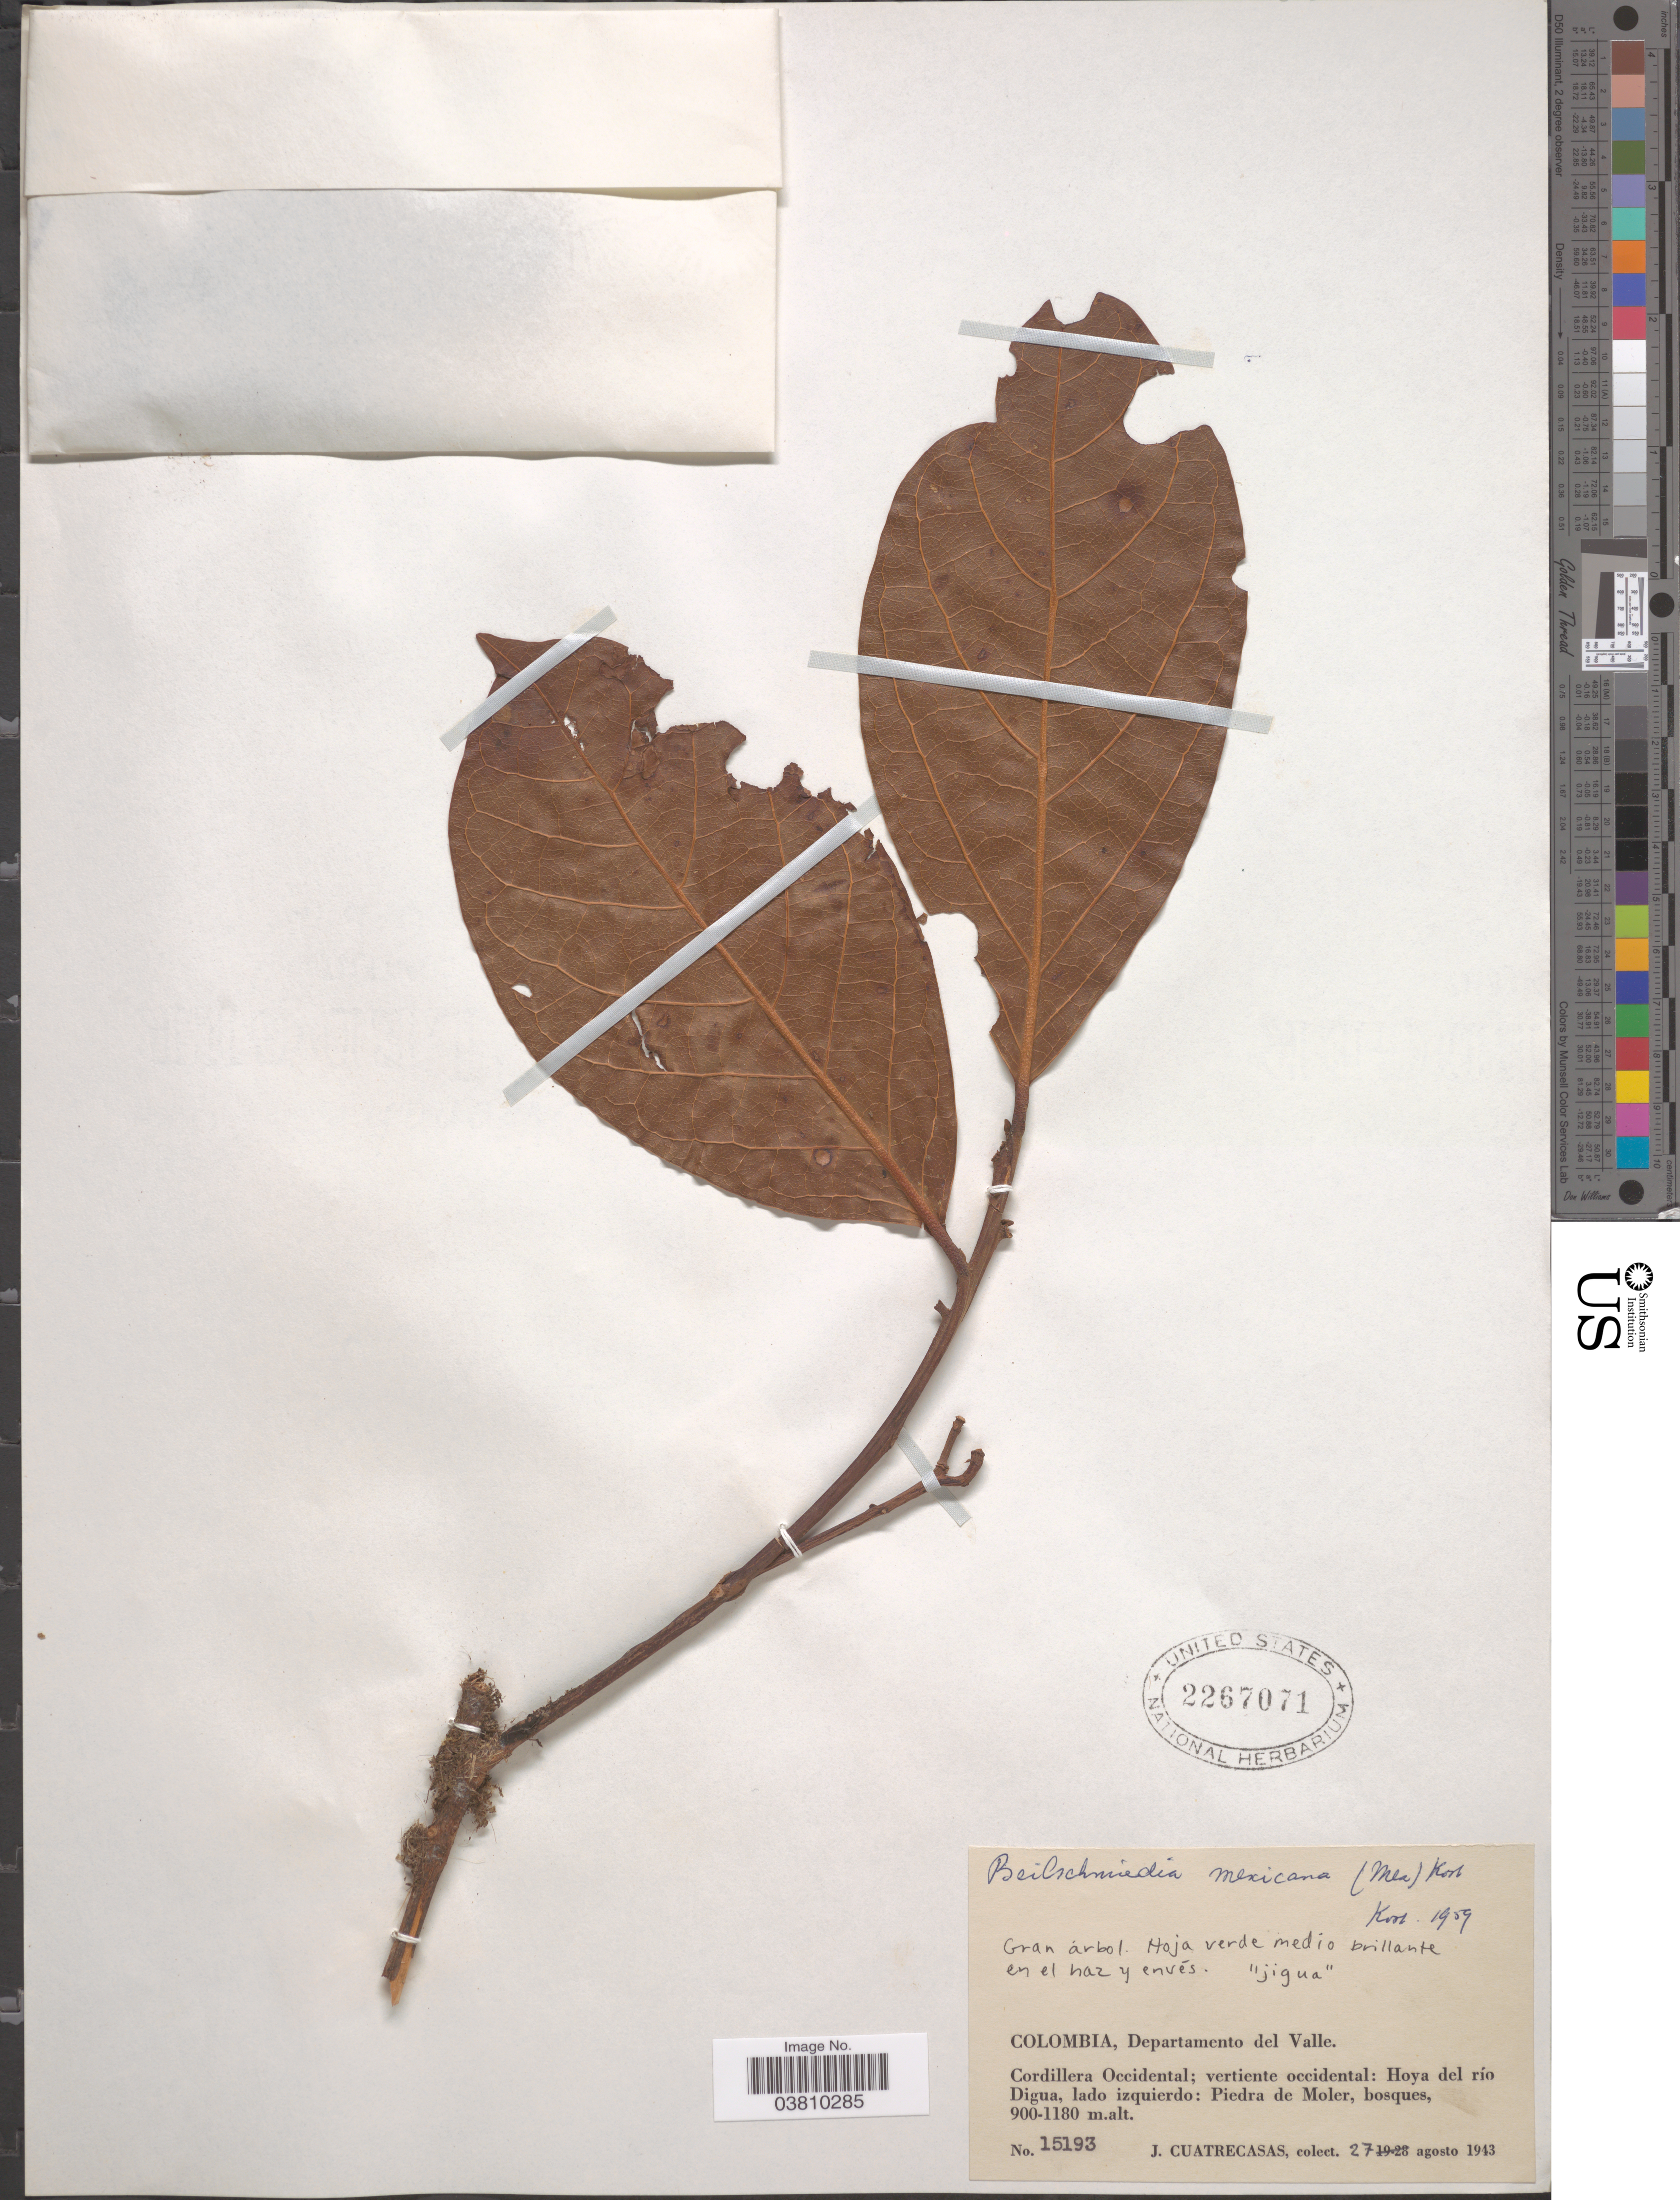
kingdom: Plantae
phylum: Tracheophyta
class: Magnoliopsida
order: Laurales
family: Lauraceae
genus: Beilschmiedia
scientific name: Beilschmiedia mexicana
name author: (Mez) Kosterm.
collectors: J. Cuatrecasas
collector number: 15193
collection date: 1943-08-27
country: Colombia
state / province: Valle del Cauca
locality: Departamento del Valle. Cordillera Occidental; vertiente occidental: Hoya del río Digua, lado izquierdo: Piedra de Moler.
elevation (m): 900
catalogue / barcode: US 2267071